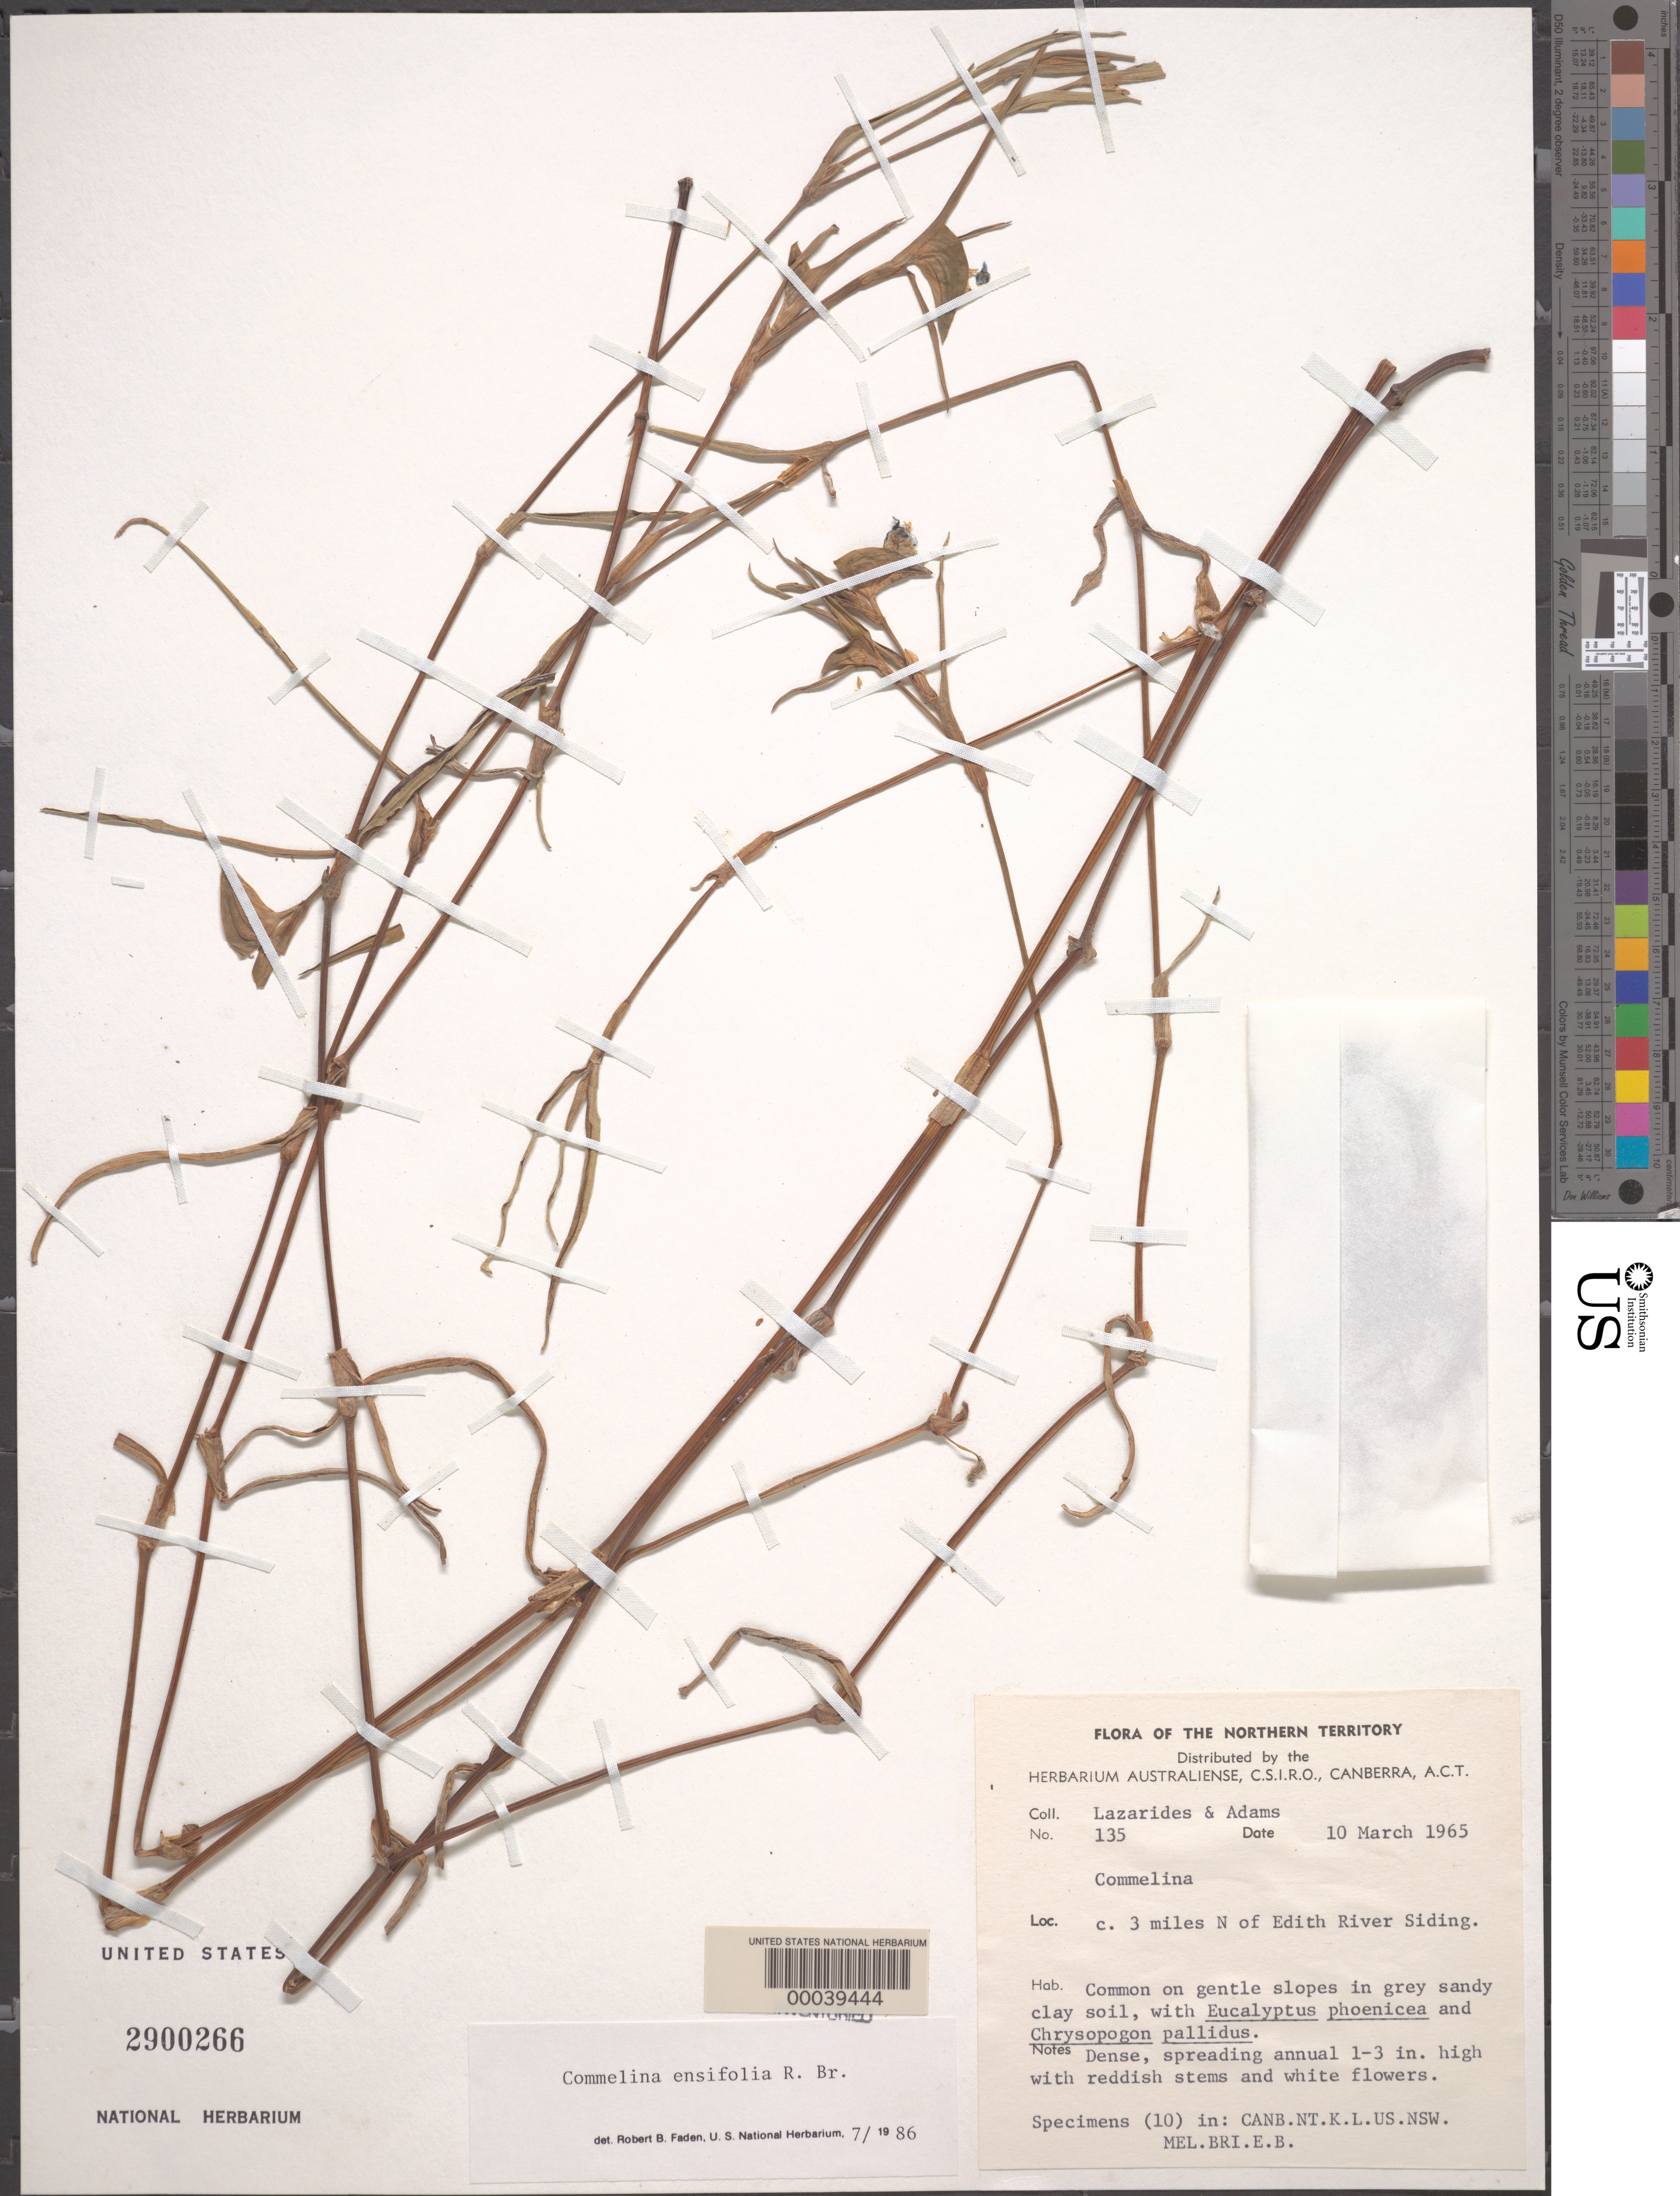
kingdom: Plantae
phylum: Tracheophyta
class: Liliopsida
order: Commelinales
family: Commelinaceae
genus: Commelina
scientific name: Commelina ensifolia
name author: R. Br.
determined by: Faden, Robert B., (US), Smithsonian Institution - National Museum of Natural History (UNITED STATES)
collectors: M. Lazarides & Adams, --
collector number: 135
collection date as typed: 10 Mar 1965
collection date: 1965-03-10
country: Australia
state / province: Northern Territory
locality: N of edith river siding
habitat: Sandy, clay soil, gentle slopes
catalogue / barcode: US 2900266